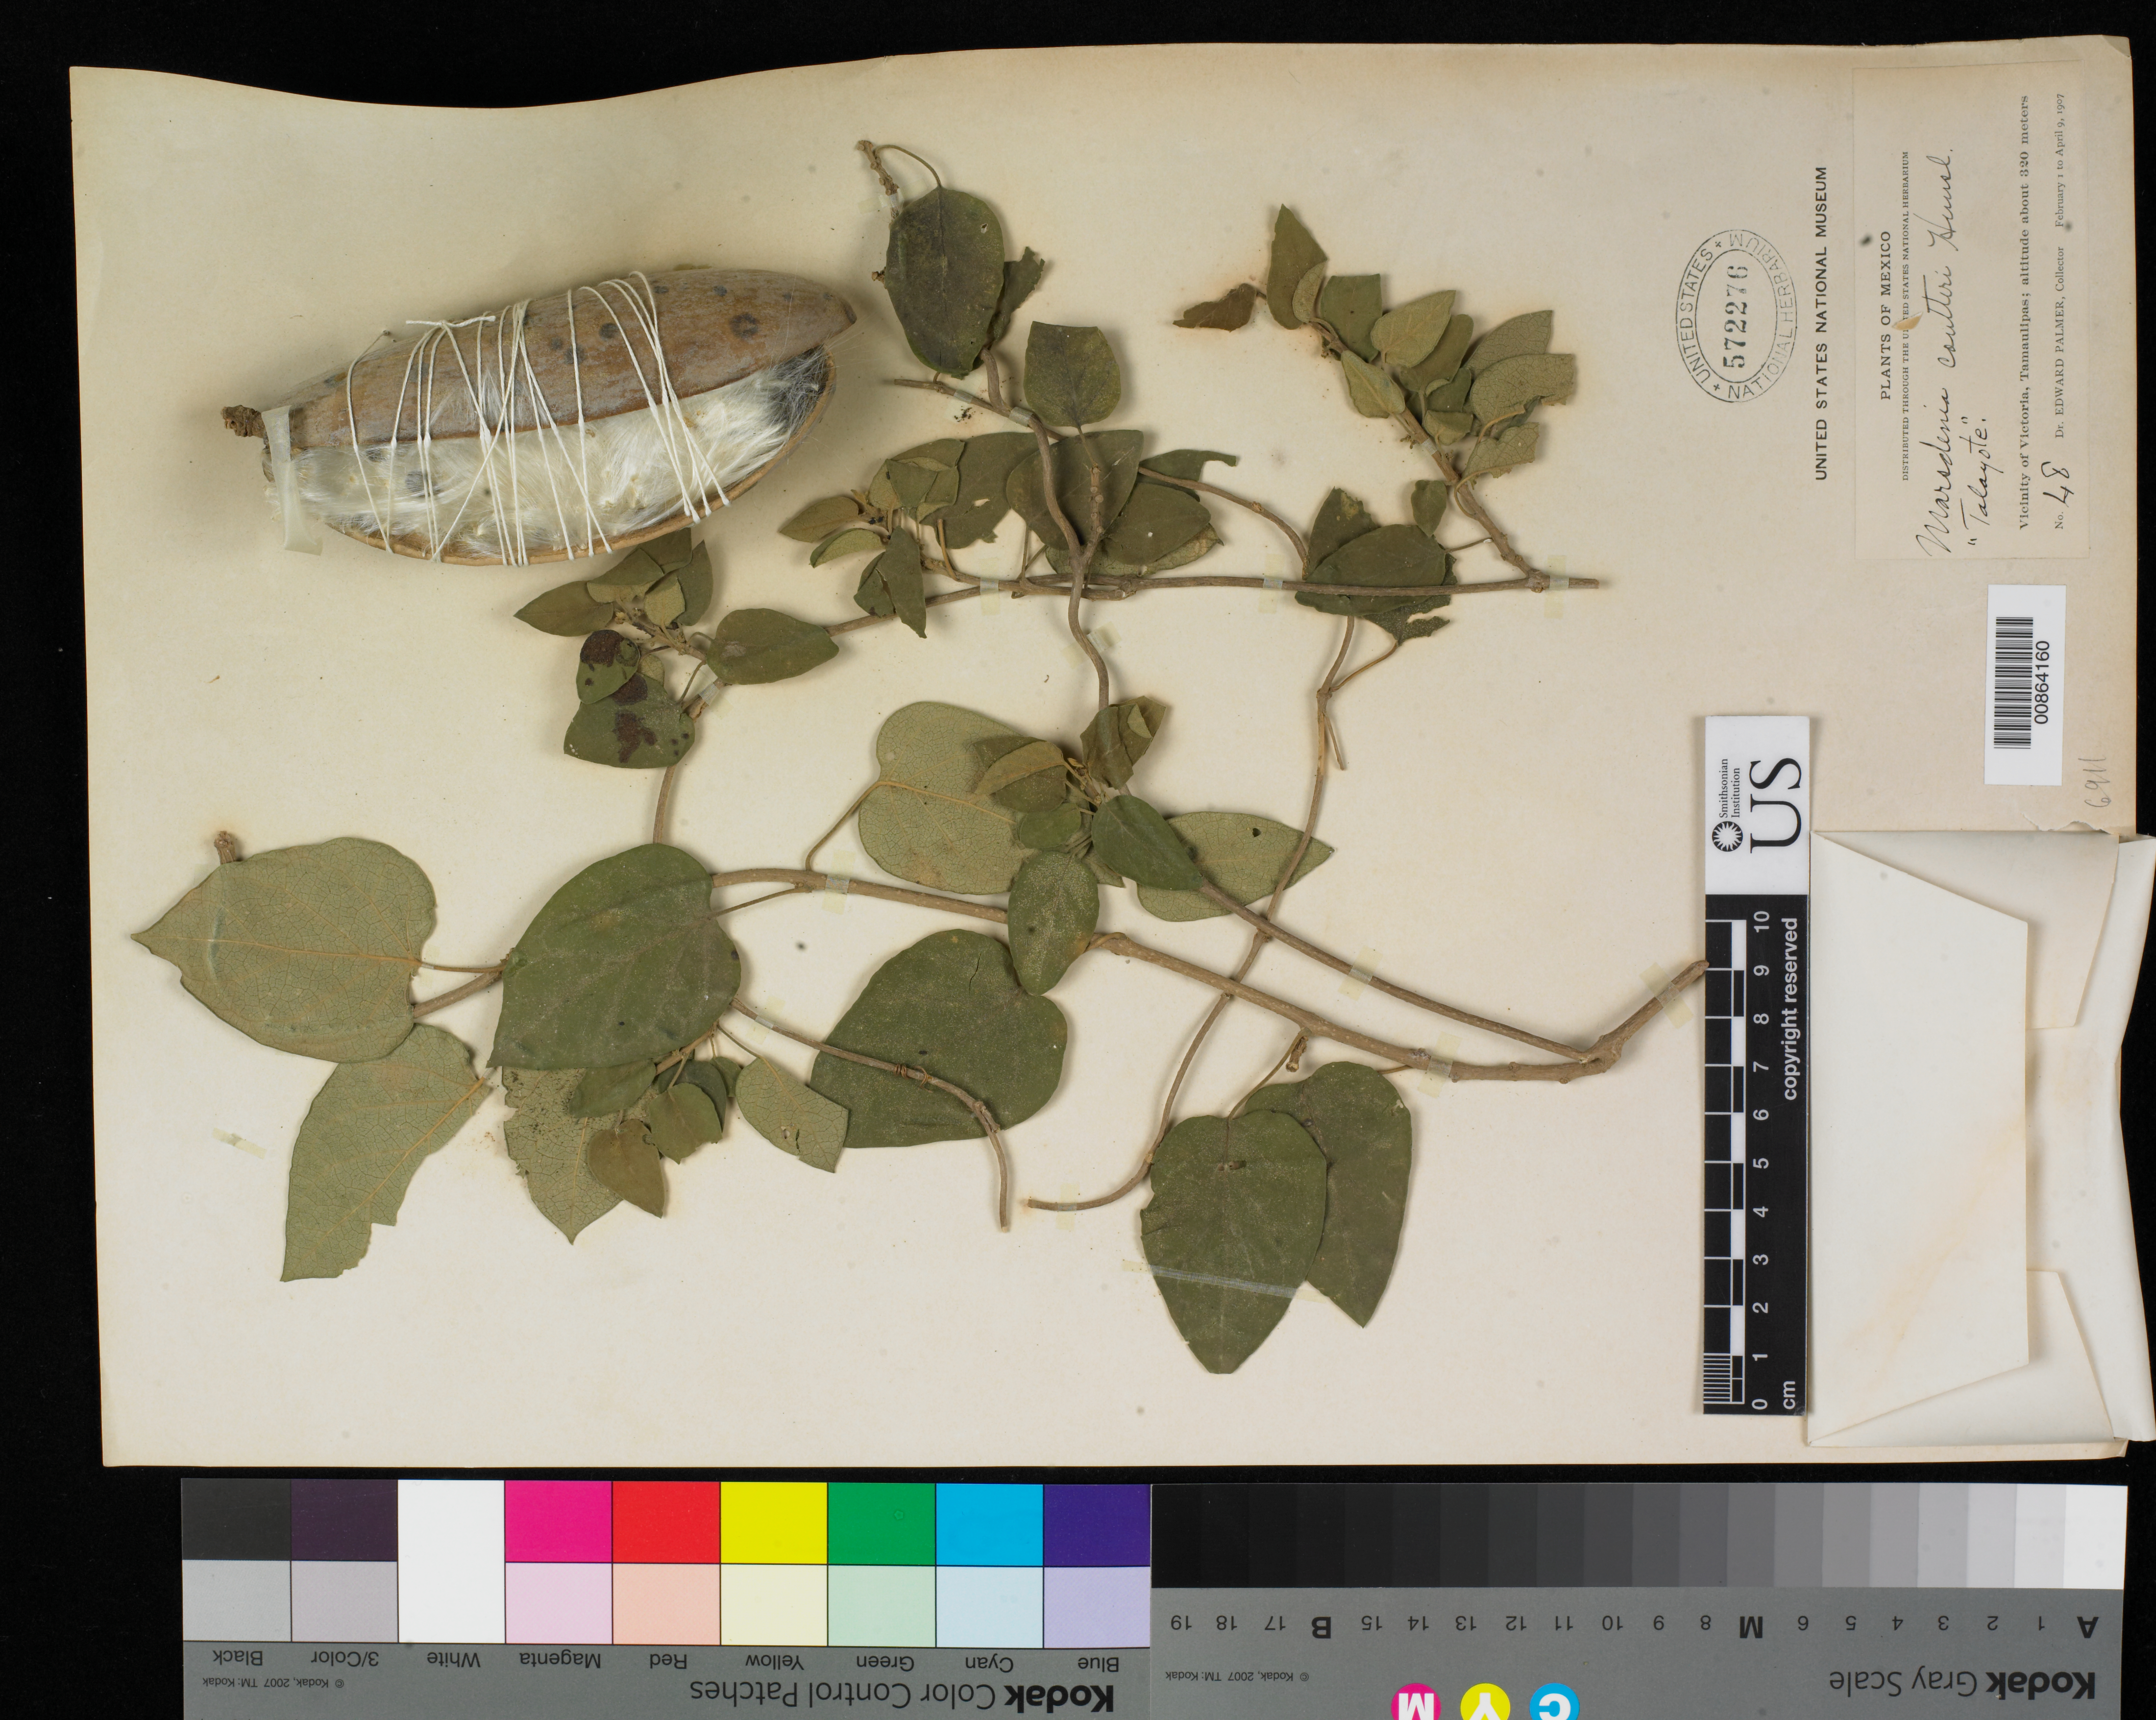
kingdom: Plantae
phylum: Tracheophyta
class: Magnoliopsida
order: Gentianales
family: Apocynaceae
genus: Marsdenia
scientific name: Marsdenia coulteri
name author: Hemsl.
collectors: E. Palmer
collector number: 48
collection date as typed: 01 Feb 1907 to 09 Apr 1907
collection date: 1907-02-01/1907-04-09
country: Mexico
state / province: Tamaulipas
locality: Vicinity of Victoria.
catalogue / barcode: US 572276